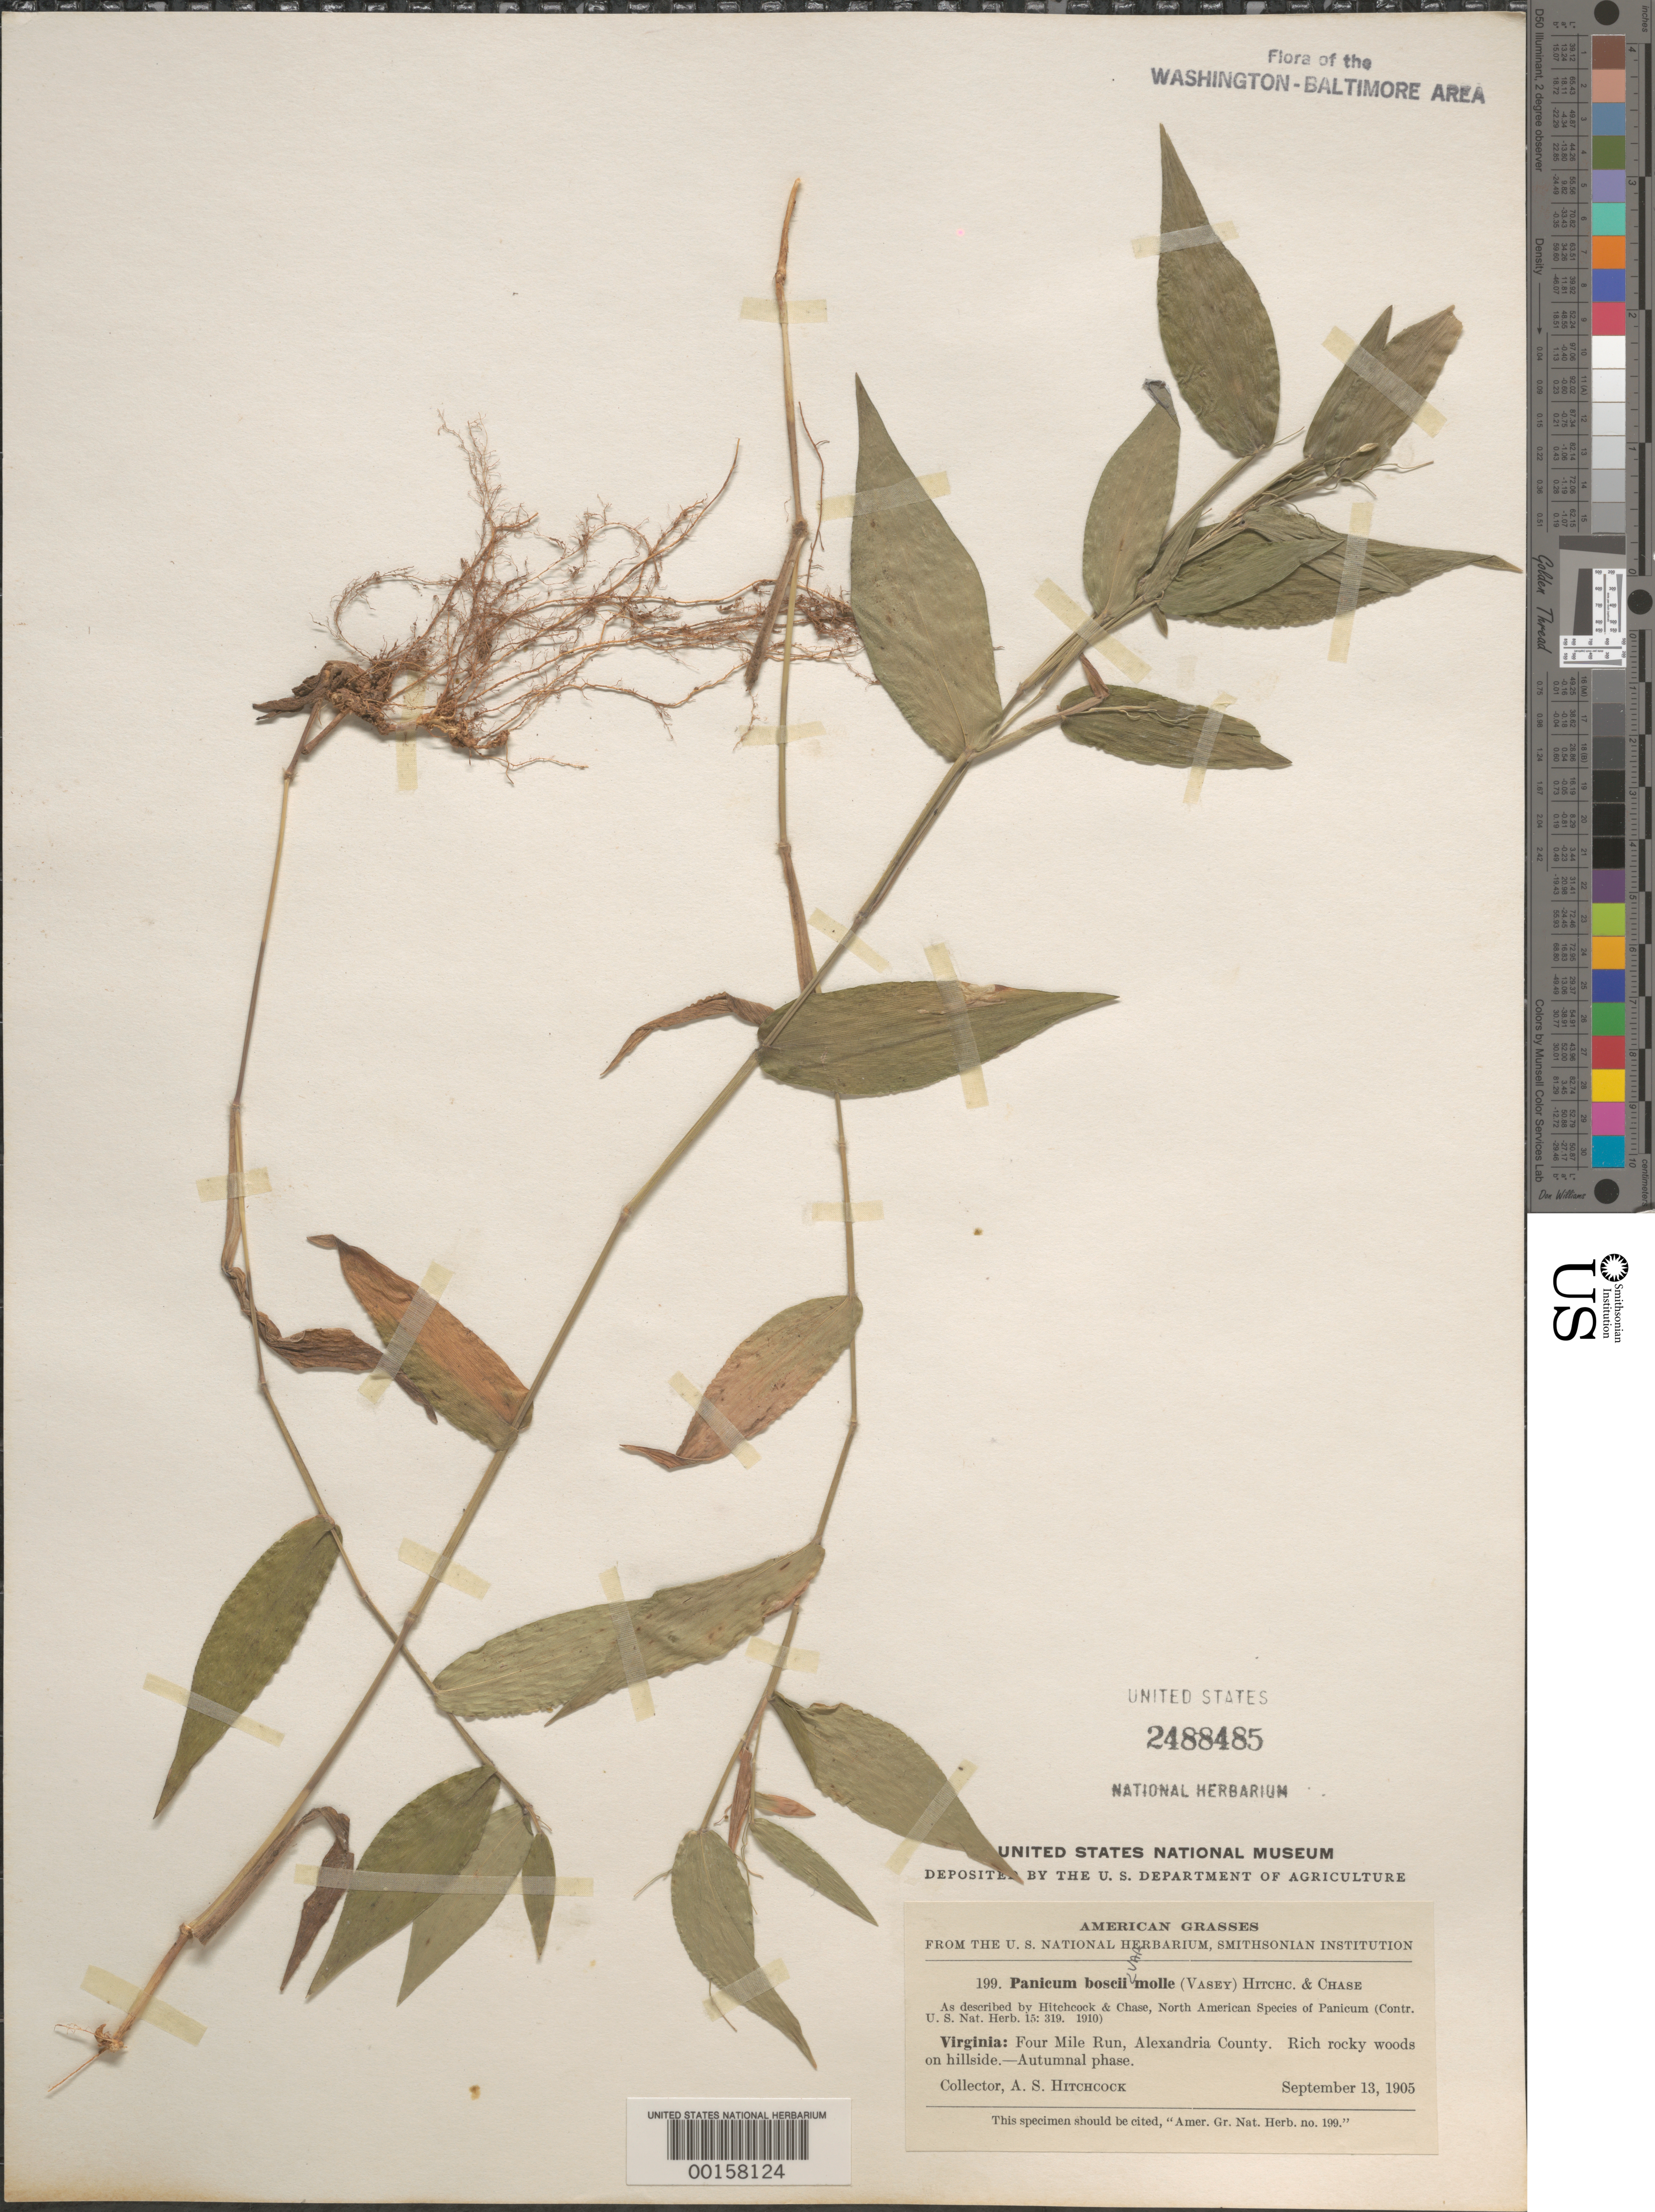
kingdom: Plantae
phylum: Tracheophyta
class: Liliopsida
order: Poales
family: Poaceae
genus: Dichanthelium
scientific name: Dichanthelium boscii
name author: (Poir.) Gould & C.A. Clark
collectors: A. S. Hitchcock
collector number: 199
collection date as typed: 13 Sep 1905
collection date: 1905-09-13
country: United States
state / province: Virginia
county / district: Arlington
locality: Four Mile Run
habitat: Rich rocky woods on hillside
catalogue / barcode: US 2488485